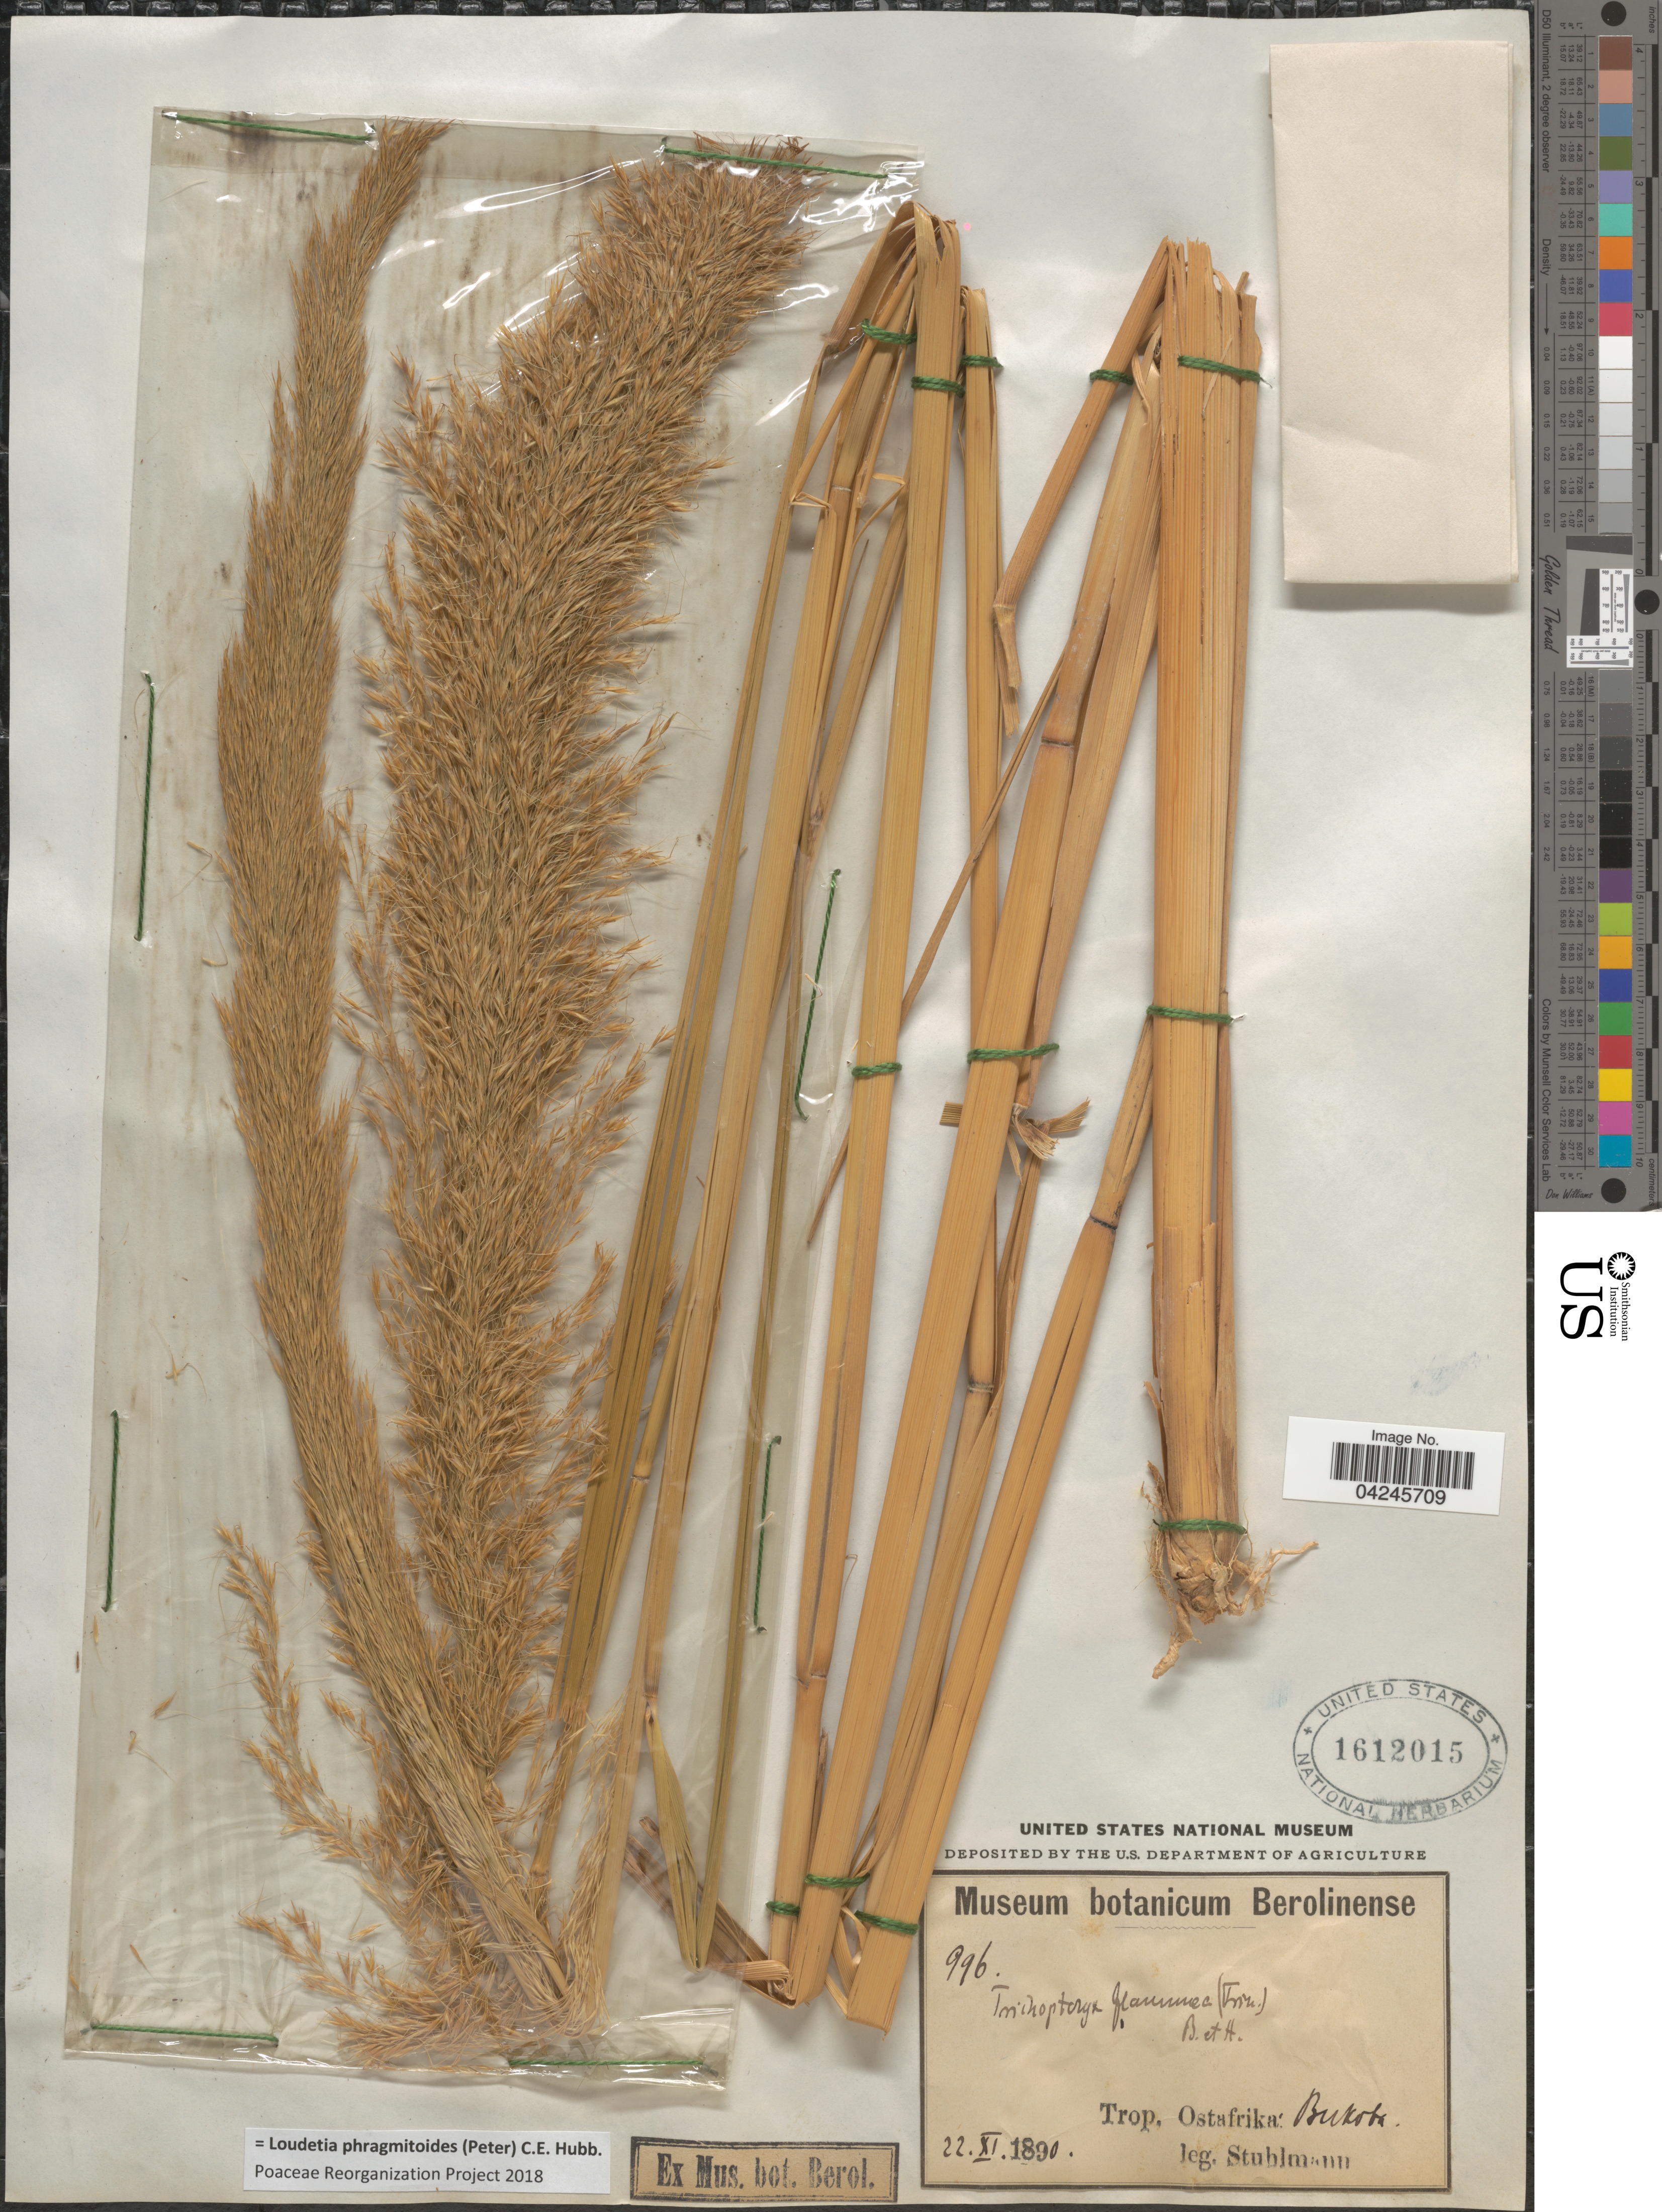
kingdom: Plantae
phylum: Tracheophyta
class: Liliopsida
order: Poales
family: Poaceae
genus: Loudetia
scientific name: Loudetia phragmitoides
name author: (Peter) C.E. Hubb.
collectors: -. Stuhlmann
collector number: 996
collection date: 1890-11-22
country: Tanzania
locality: Trop. Ostafrika: Bukoba.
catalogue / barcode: US 1612015